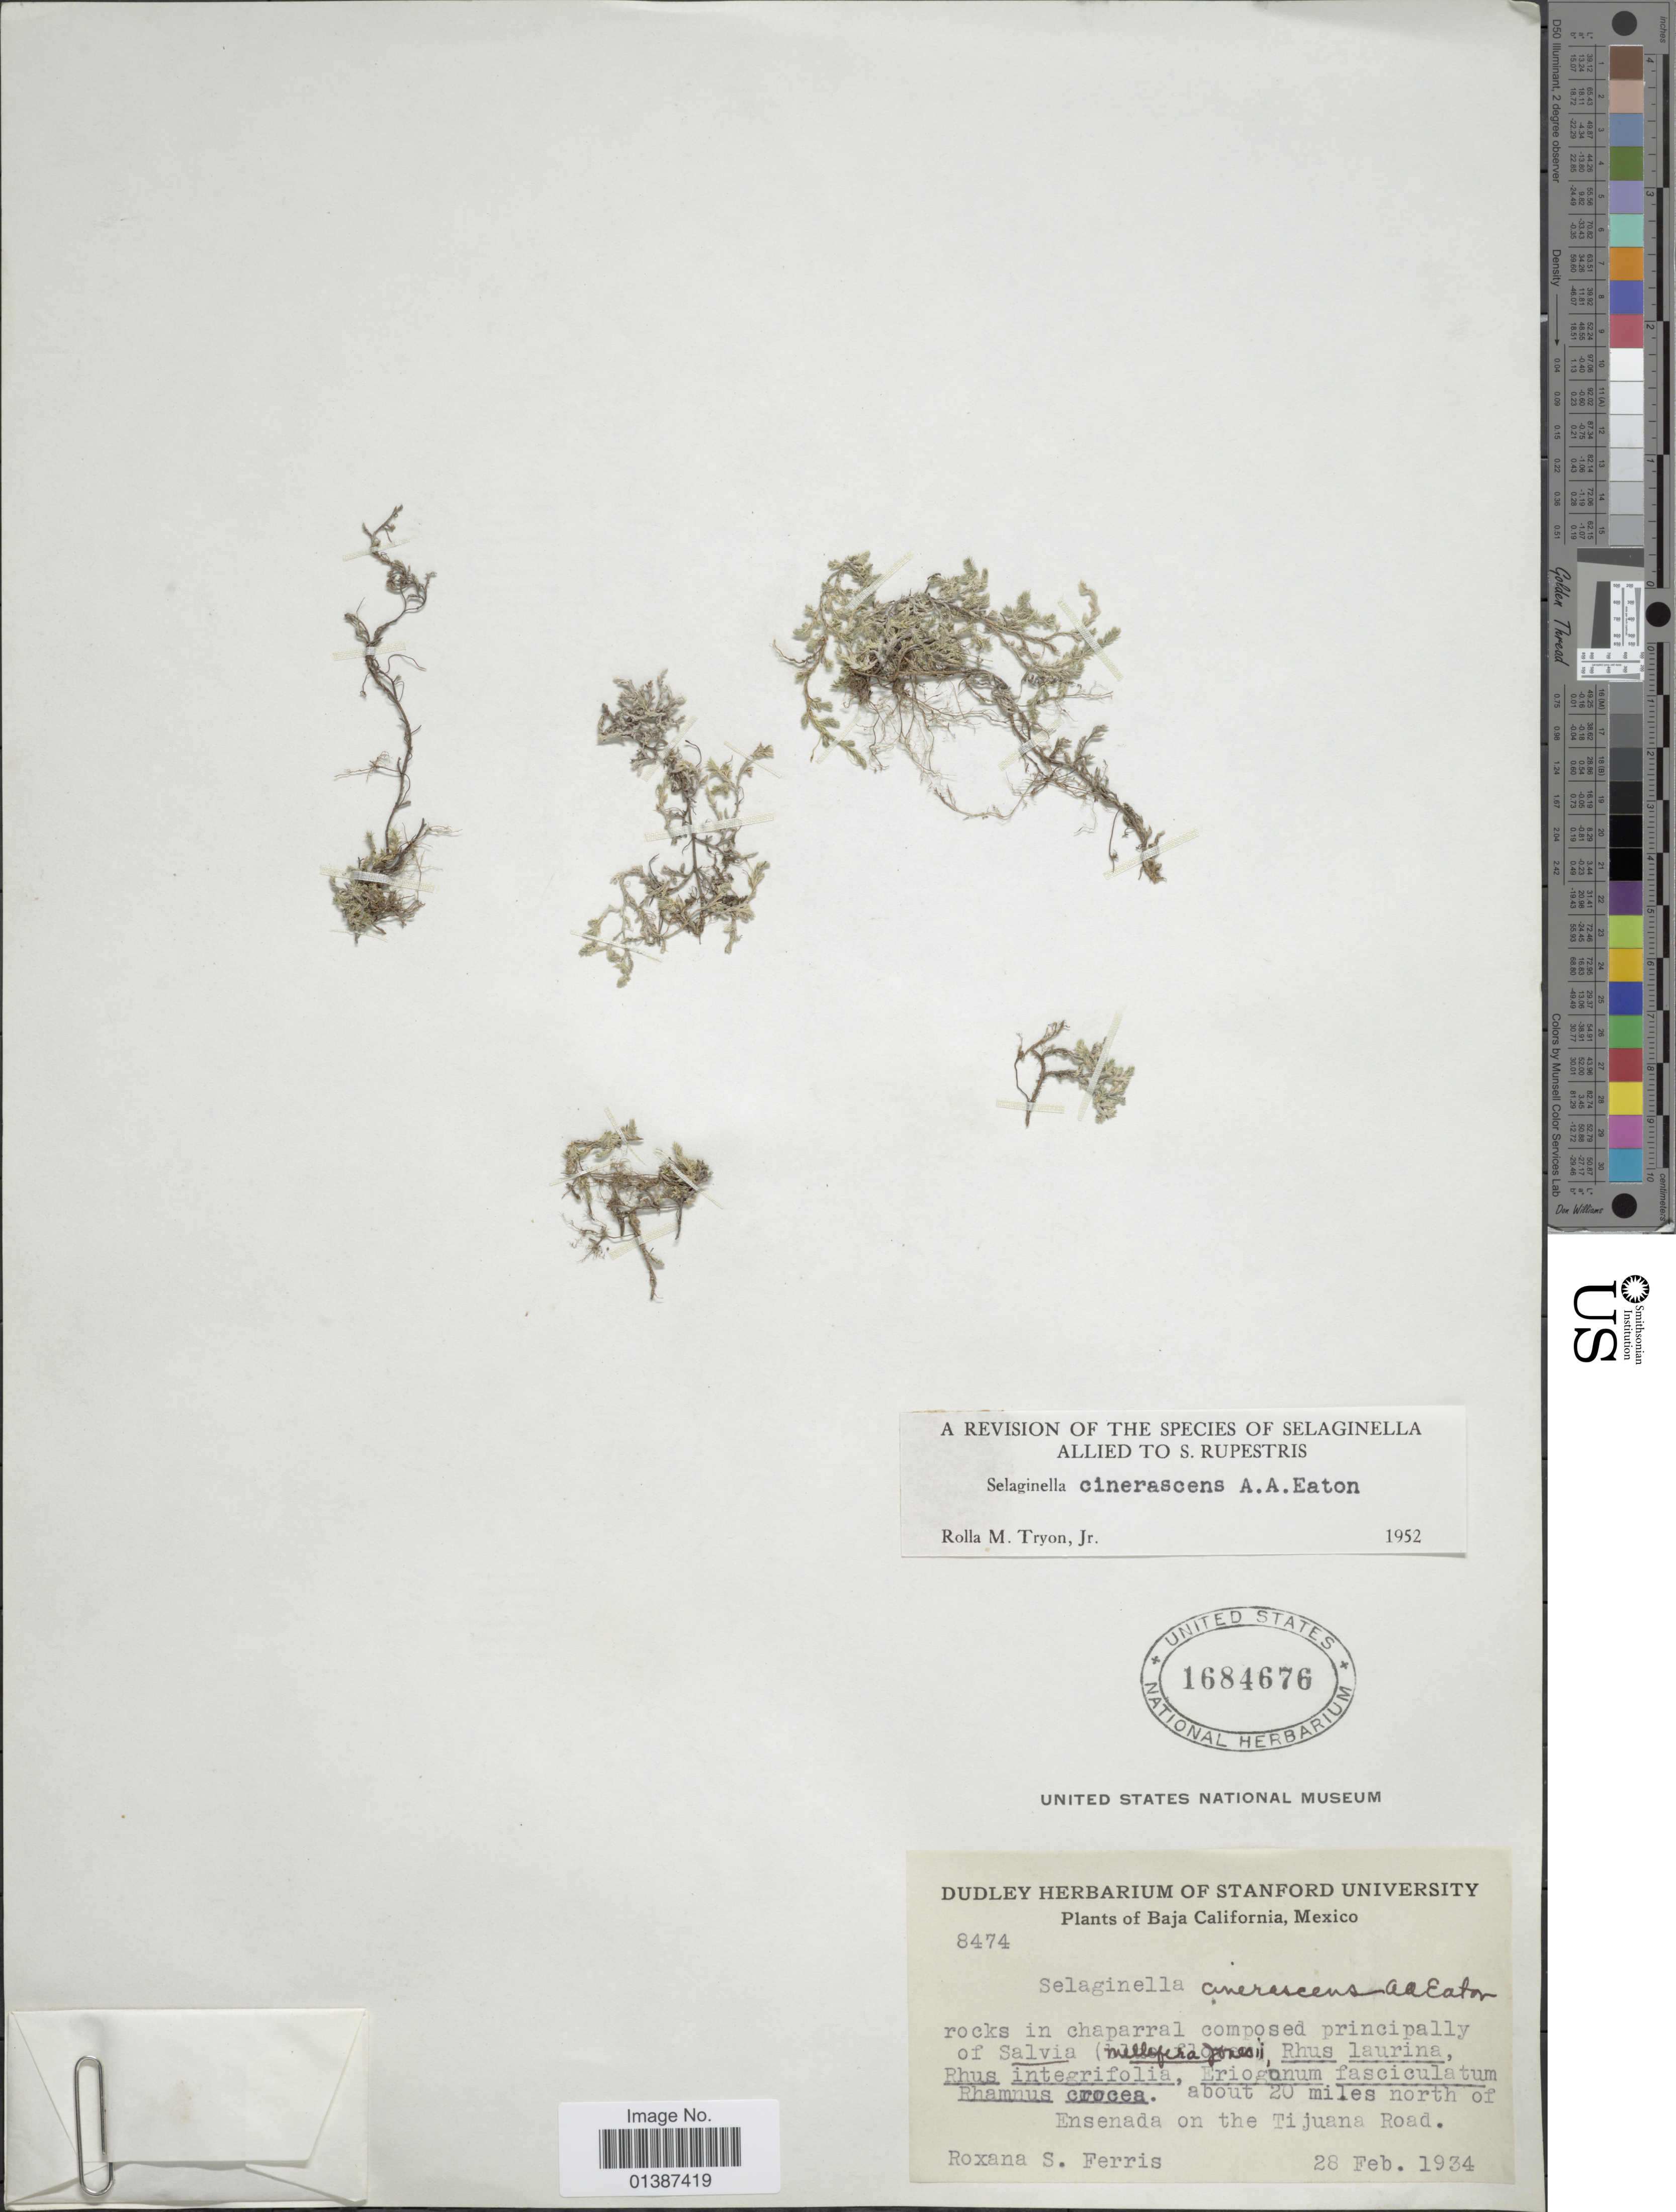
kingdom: Plantae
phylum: Tracheophyta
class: Lycopodiopsida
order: Selaginellales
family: Selaginellaceae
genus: Selaginella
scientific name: Selaginella cinerascens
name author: A.A. Eaton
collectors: R. S. Ferris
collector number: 8474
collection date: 1934-02-28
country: Mexico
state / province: Baja California Norte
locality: About 20 miles north of Ensenada on Tijuana Road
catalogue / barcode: US 1684676